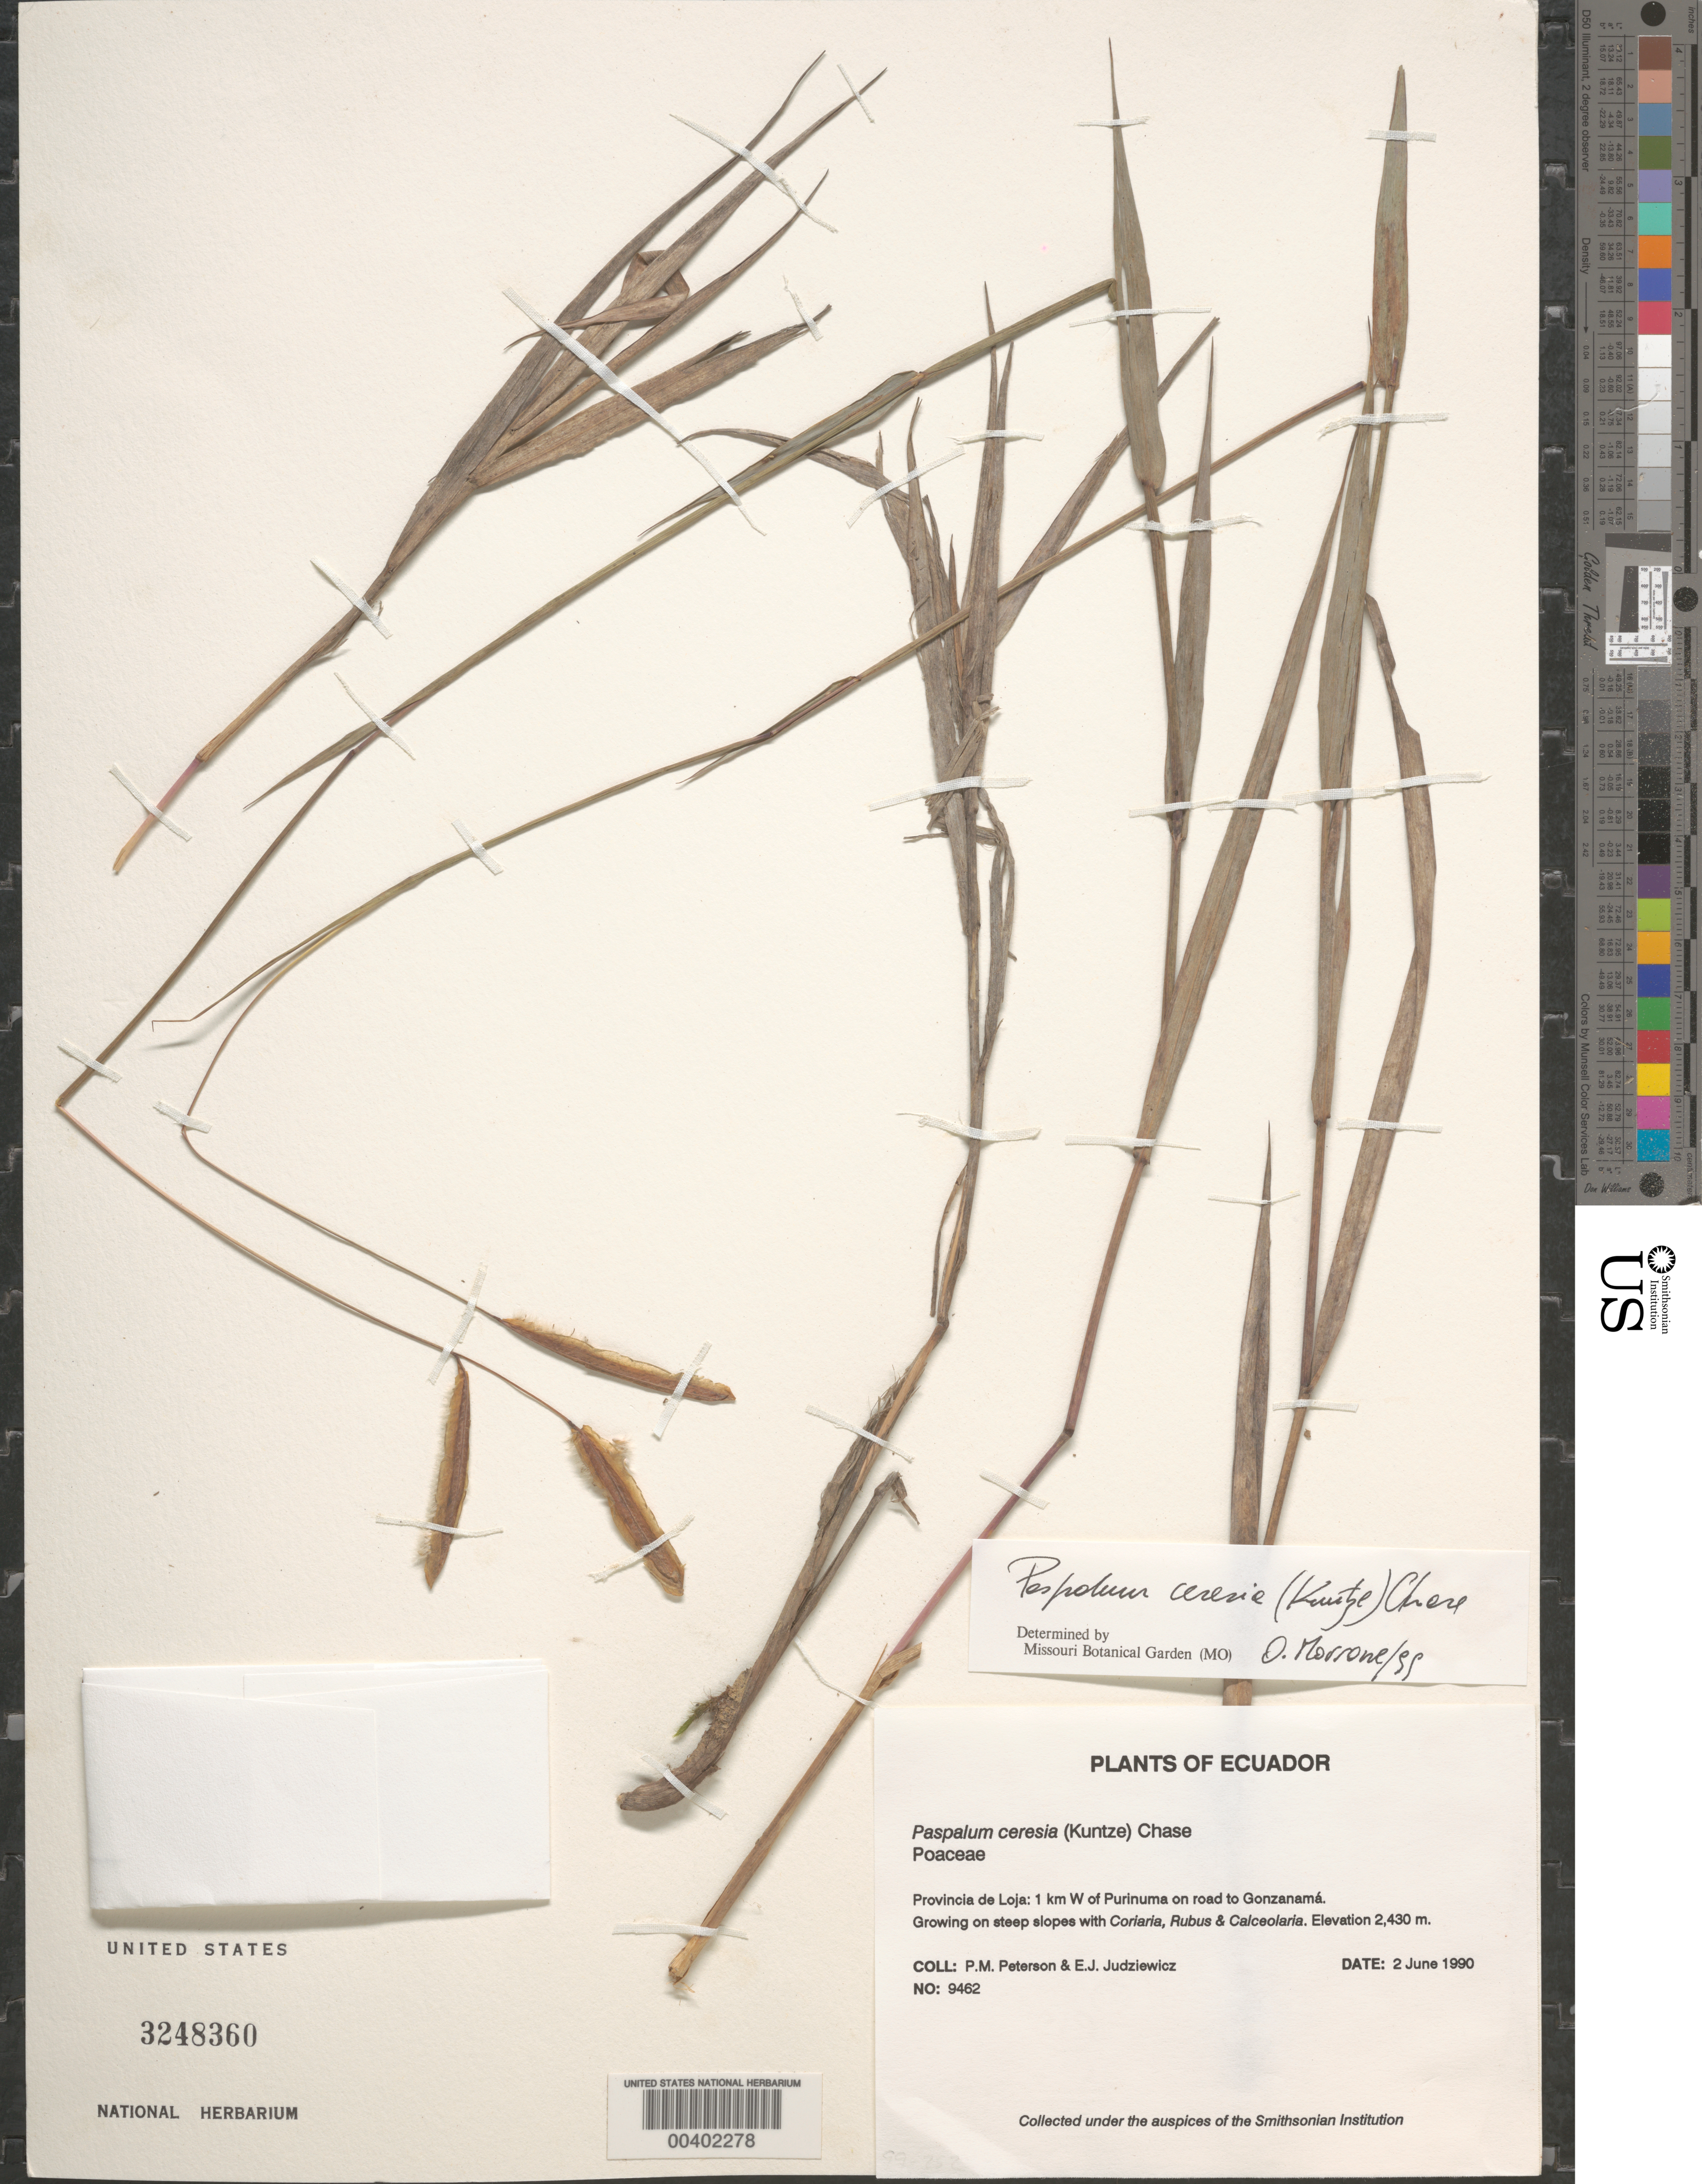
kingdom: Plantae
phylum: Tracheophyta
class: Liliopsida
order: Poales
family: Poaceae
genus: Paspalum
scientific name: Paspalum ceresia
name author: (Kuntze) Chase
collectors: P. M. Peterson & E. J. Judziewicz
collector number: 09462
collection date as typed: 02 Jun 1990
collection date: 1990-06-02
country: Ecuador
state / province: Loja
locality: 1 km W of Purinuma on road to Gonzanamá.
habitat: Growing on steep slopes with Coriaria, Rubus & Calceolaria.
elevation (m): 2430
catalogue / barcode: US 3248360